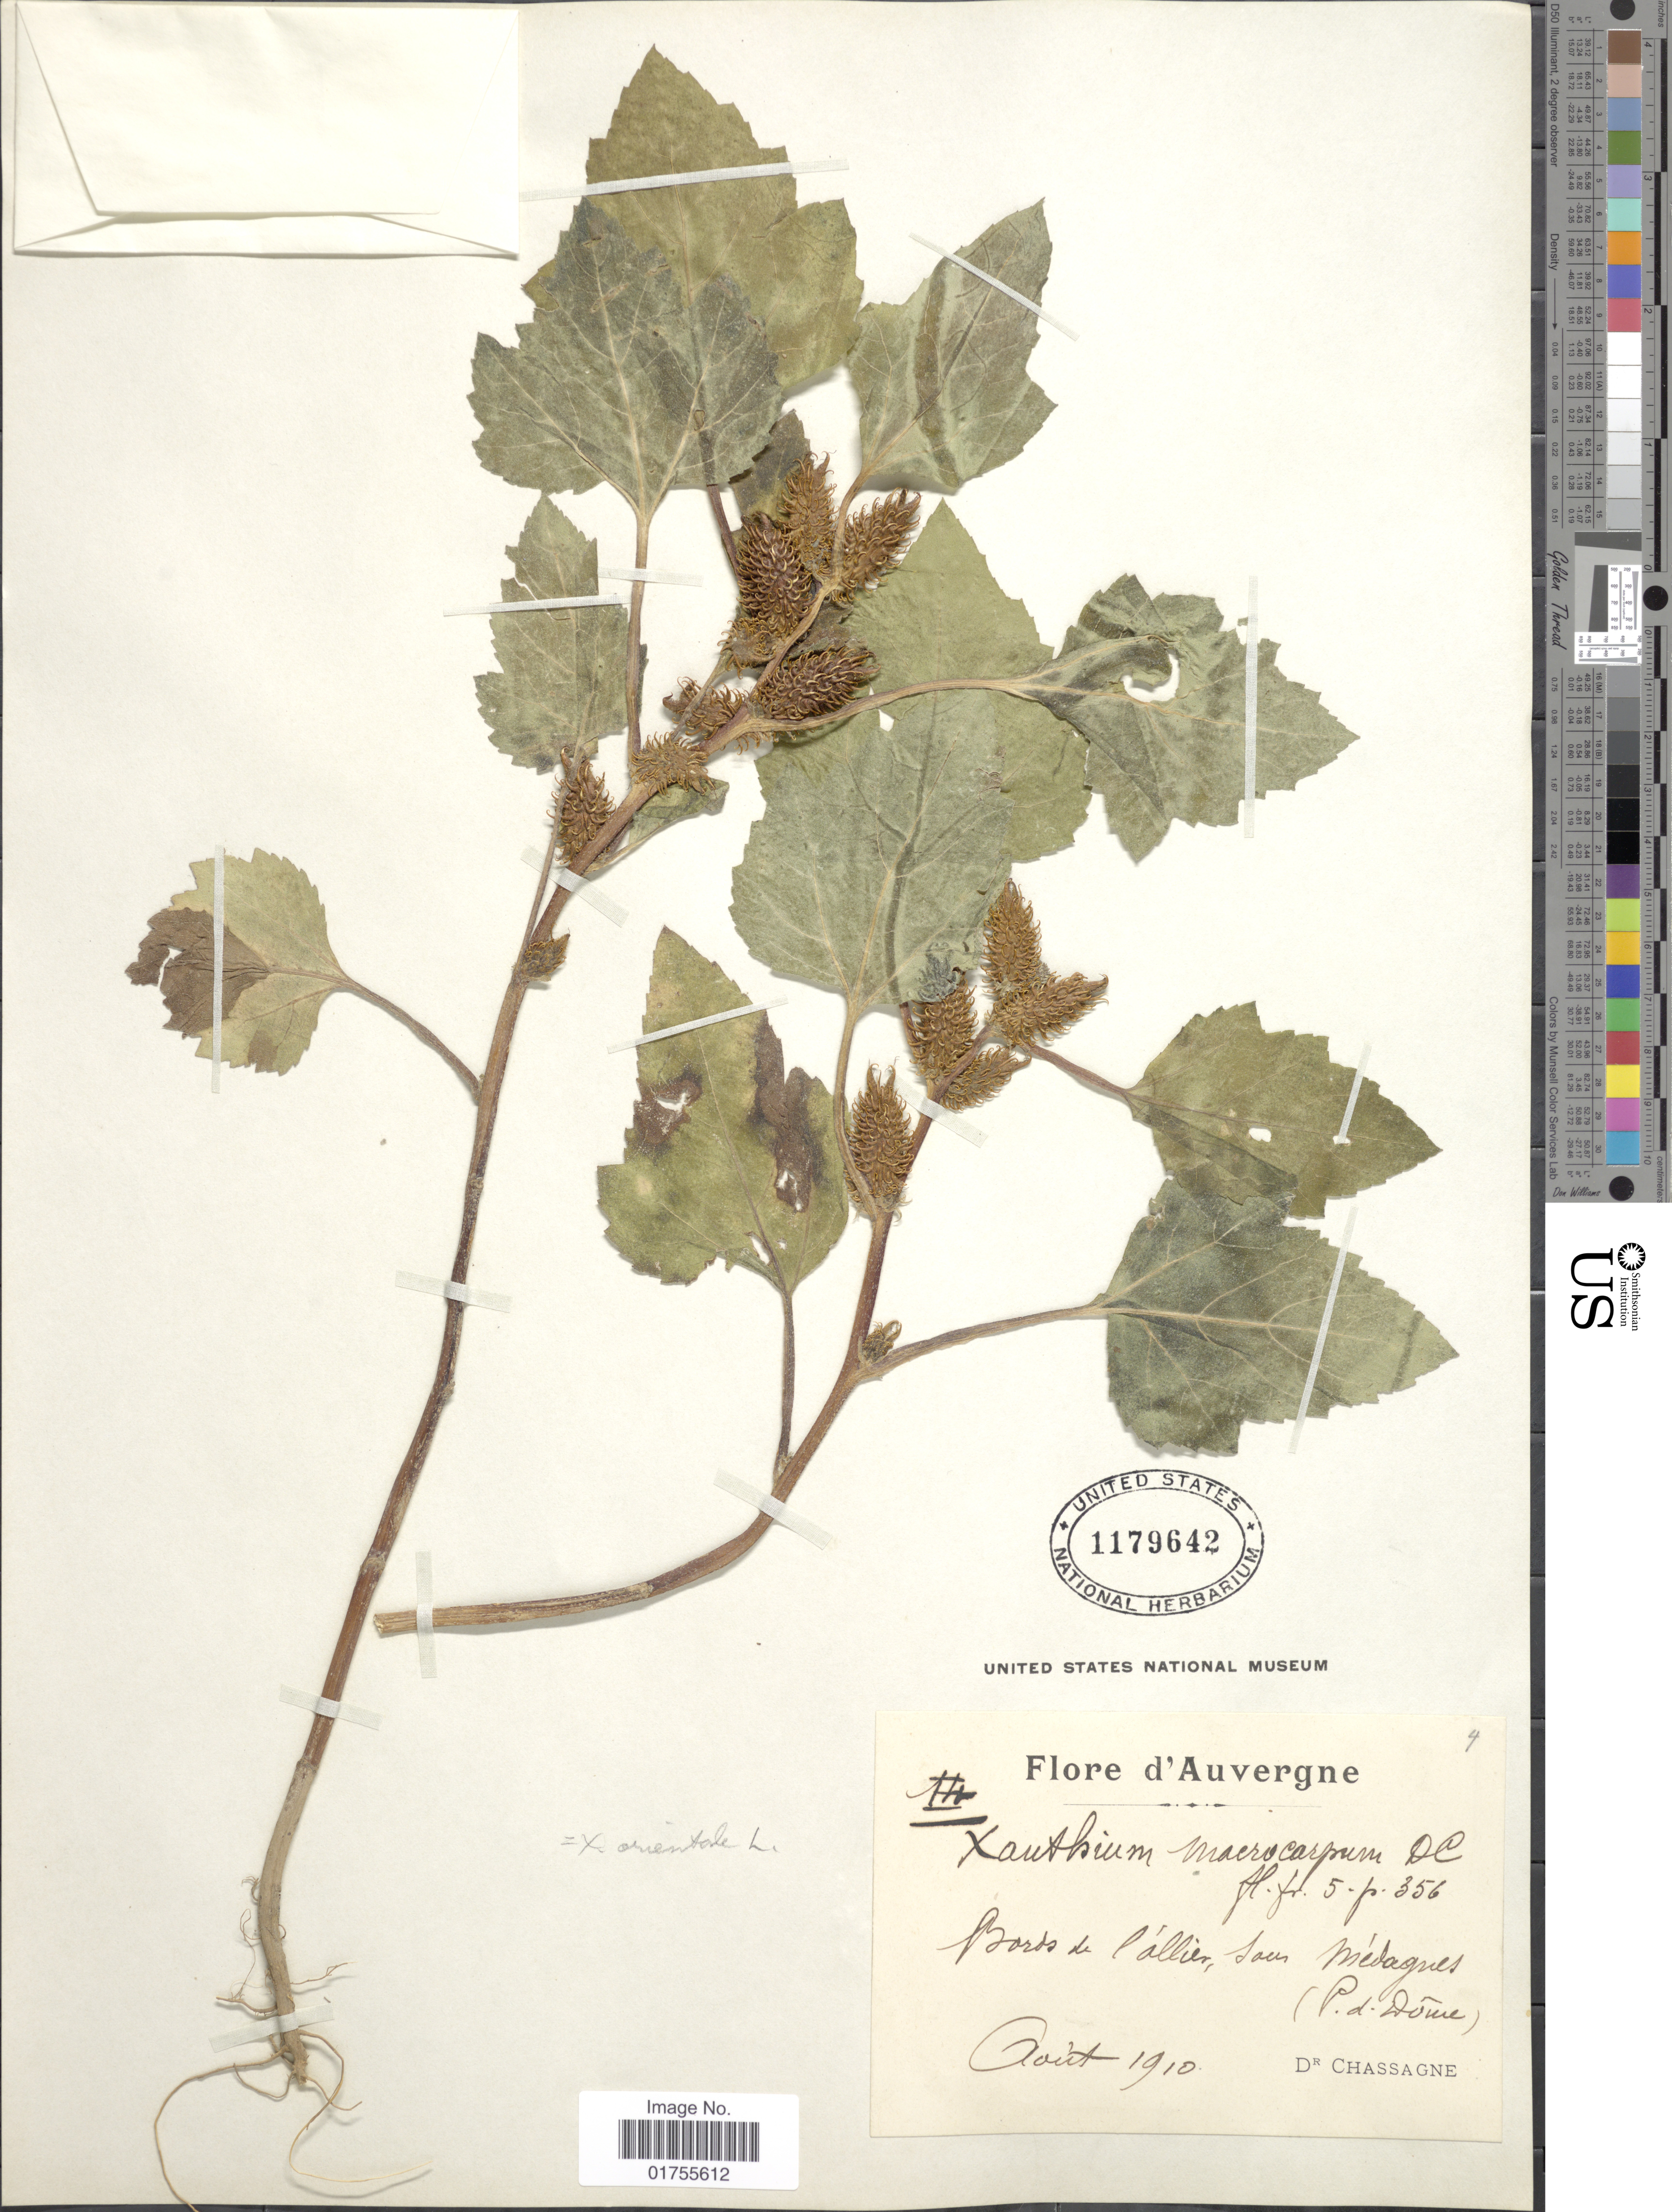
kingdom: Plantae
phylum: Tracheophyta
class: Magnoliopsida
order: Asterales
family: Asteraceae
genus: Xanthium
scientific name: Xanthium orientale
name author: L.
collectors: Chassagne, --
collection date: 1910-08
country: France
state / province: Auvergne-Rhône-Alpes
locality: D'Auvergne, Bords de l'allien, Jaun Medagnes [interpreted]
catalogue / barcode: US 1179642